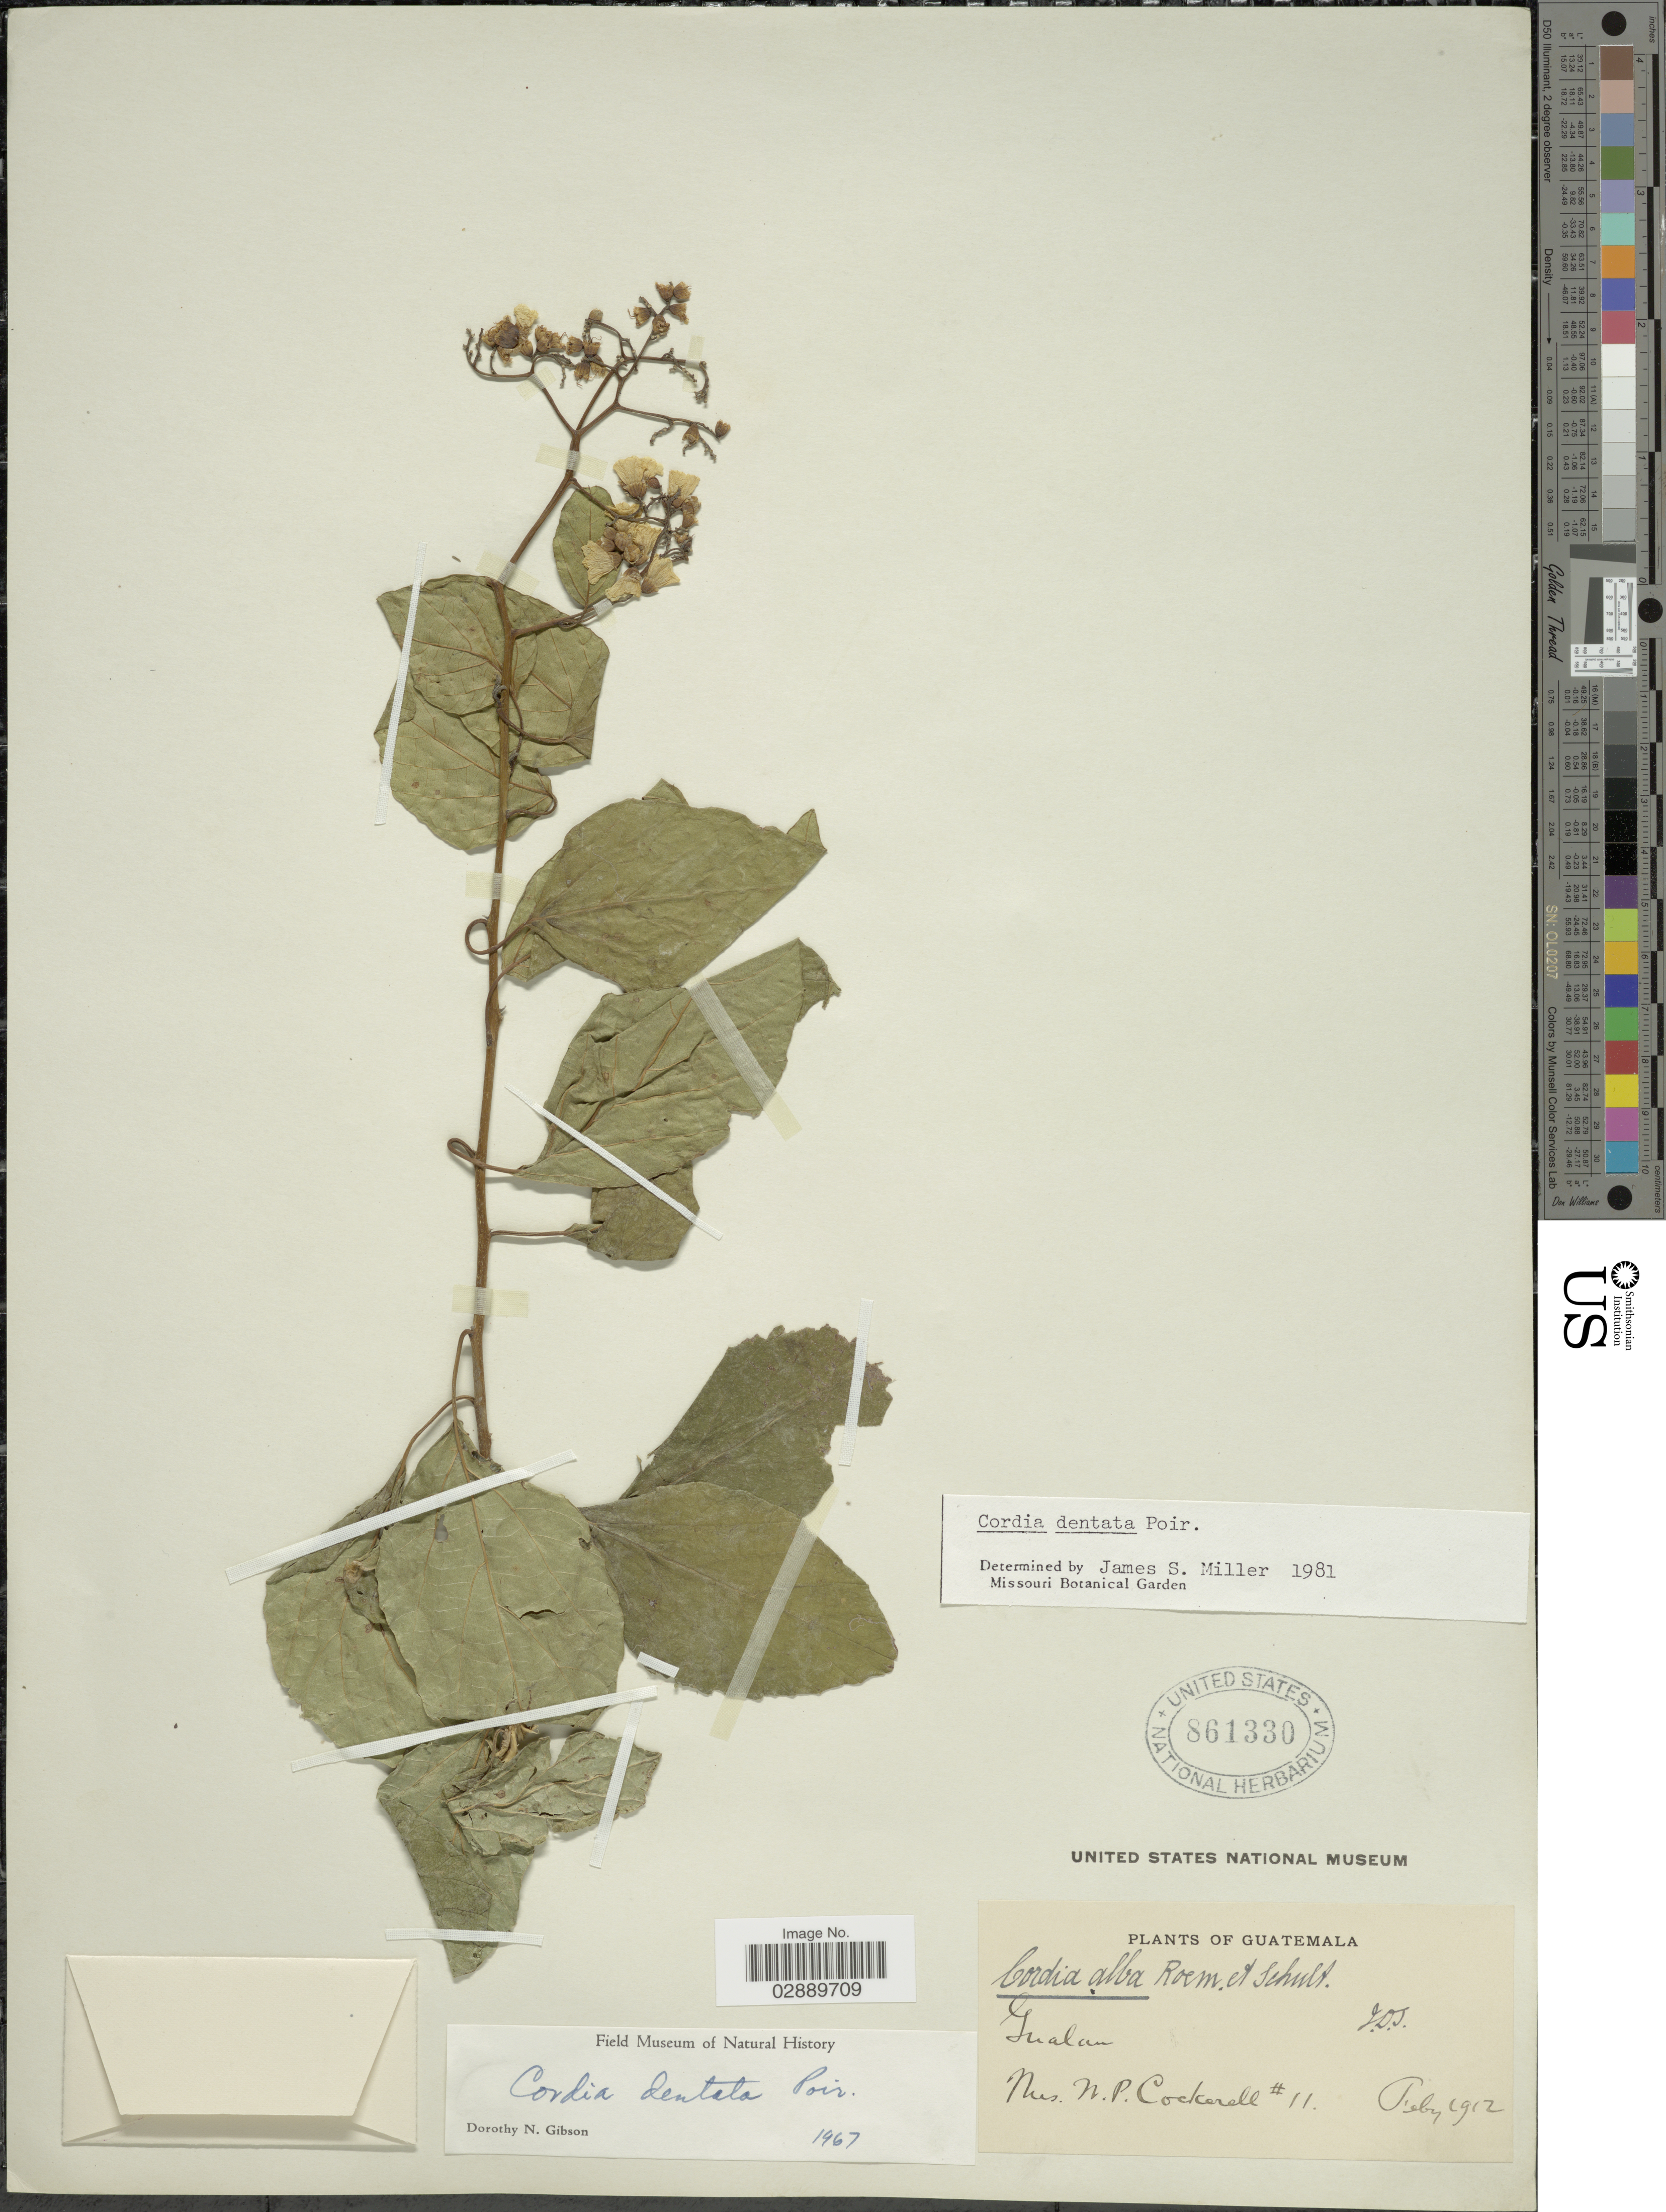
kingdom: Plantae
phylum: Tracheophyta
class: Magnoliopsida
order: Boraginales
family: Cordiaceae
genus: Cordia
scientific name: Cordia dentata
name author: Poir.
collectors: W. Cockerell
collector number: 11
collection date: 1912-02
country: Guatemala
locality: Gualan.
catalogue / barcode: US 861330